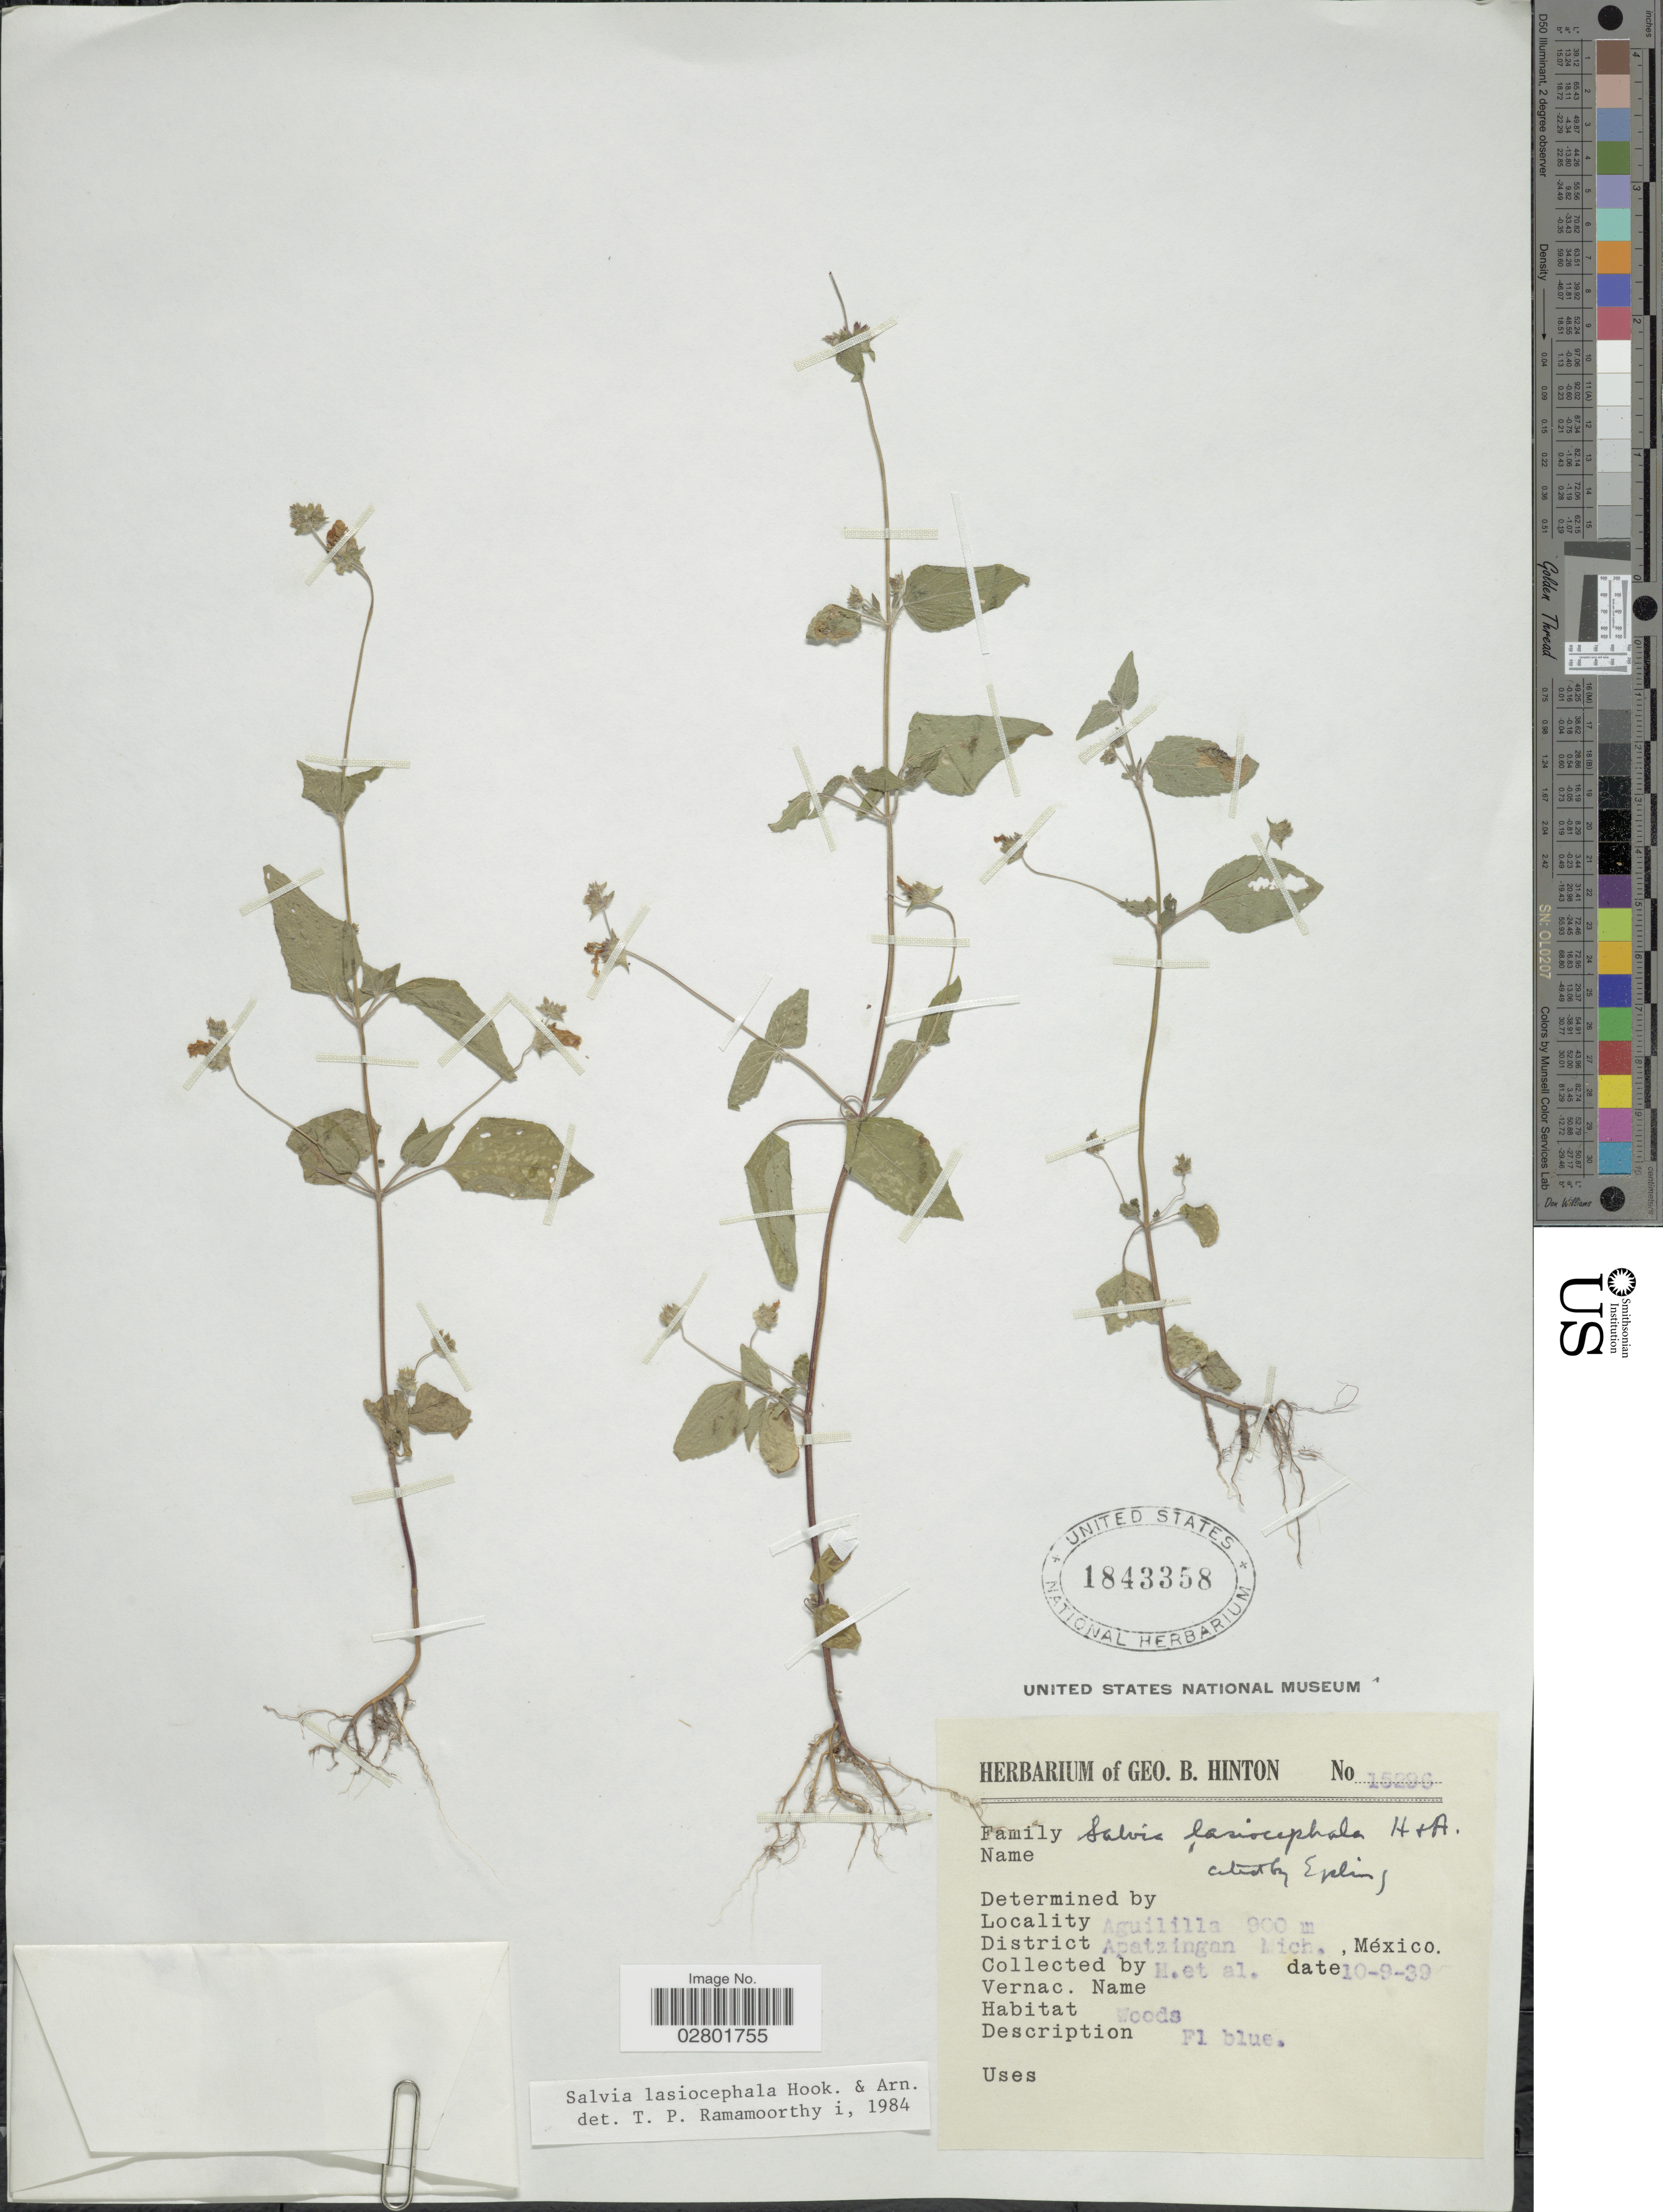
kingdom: Plantae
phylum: Tracheophyta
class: Magnoliopsida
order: Lamiales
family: Lamiaceae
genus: Salvia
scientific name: Salvia lasiocephala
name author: Hook. & Arn.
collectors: G. B. Hinton & et al.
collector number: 15296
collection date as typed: Transcribed d/m/y: 10/9/39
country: Mexico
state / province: Michoacán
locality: Aguililla, District Apatzingan.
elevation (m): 900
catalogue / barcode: US 1843358